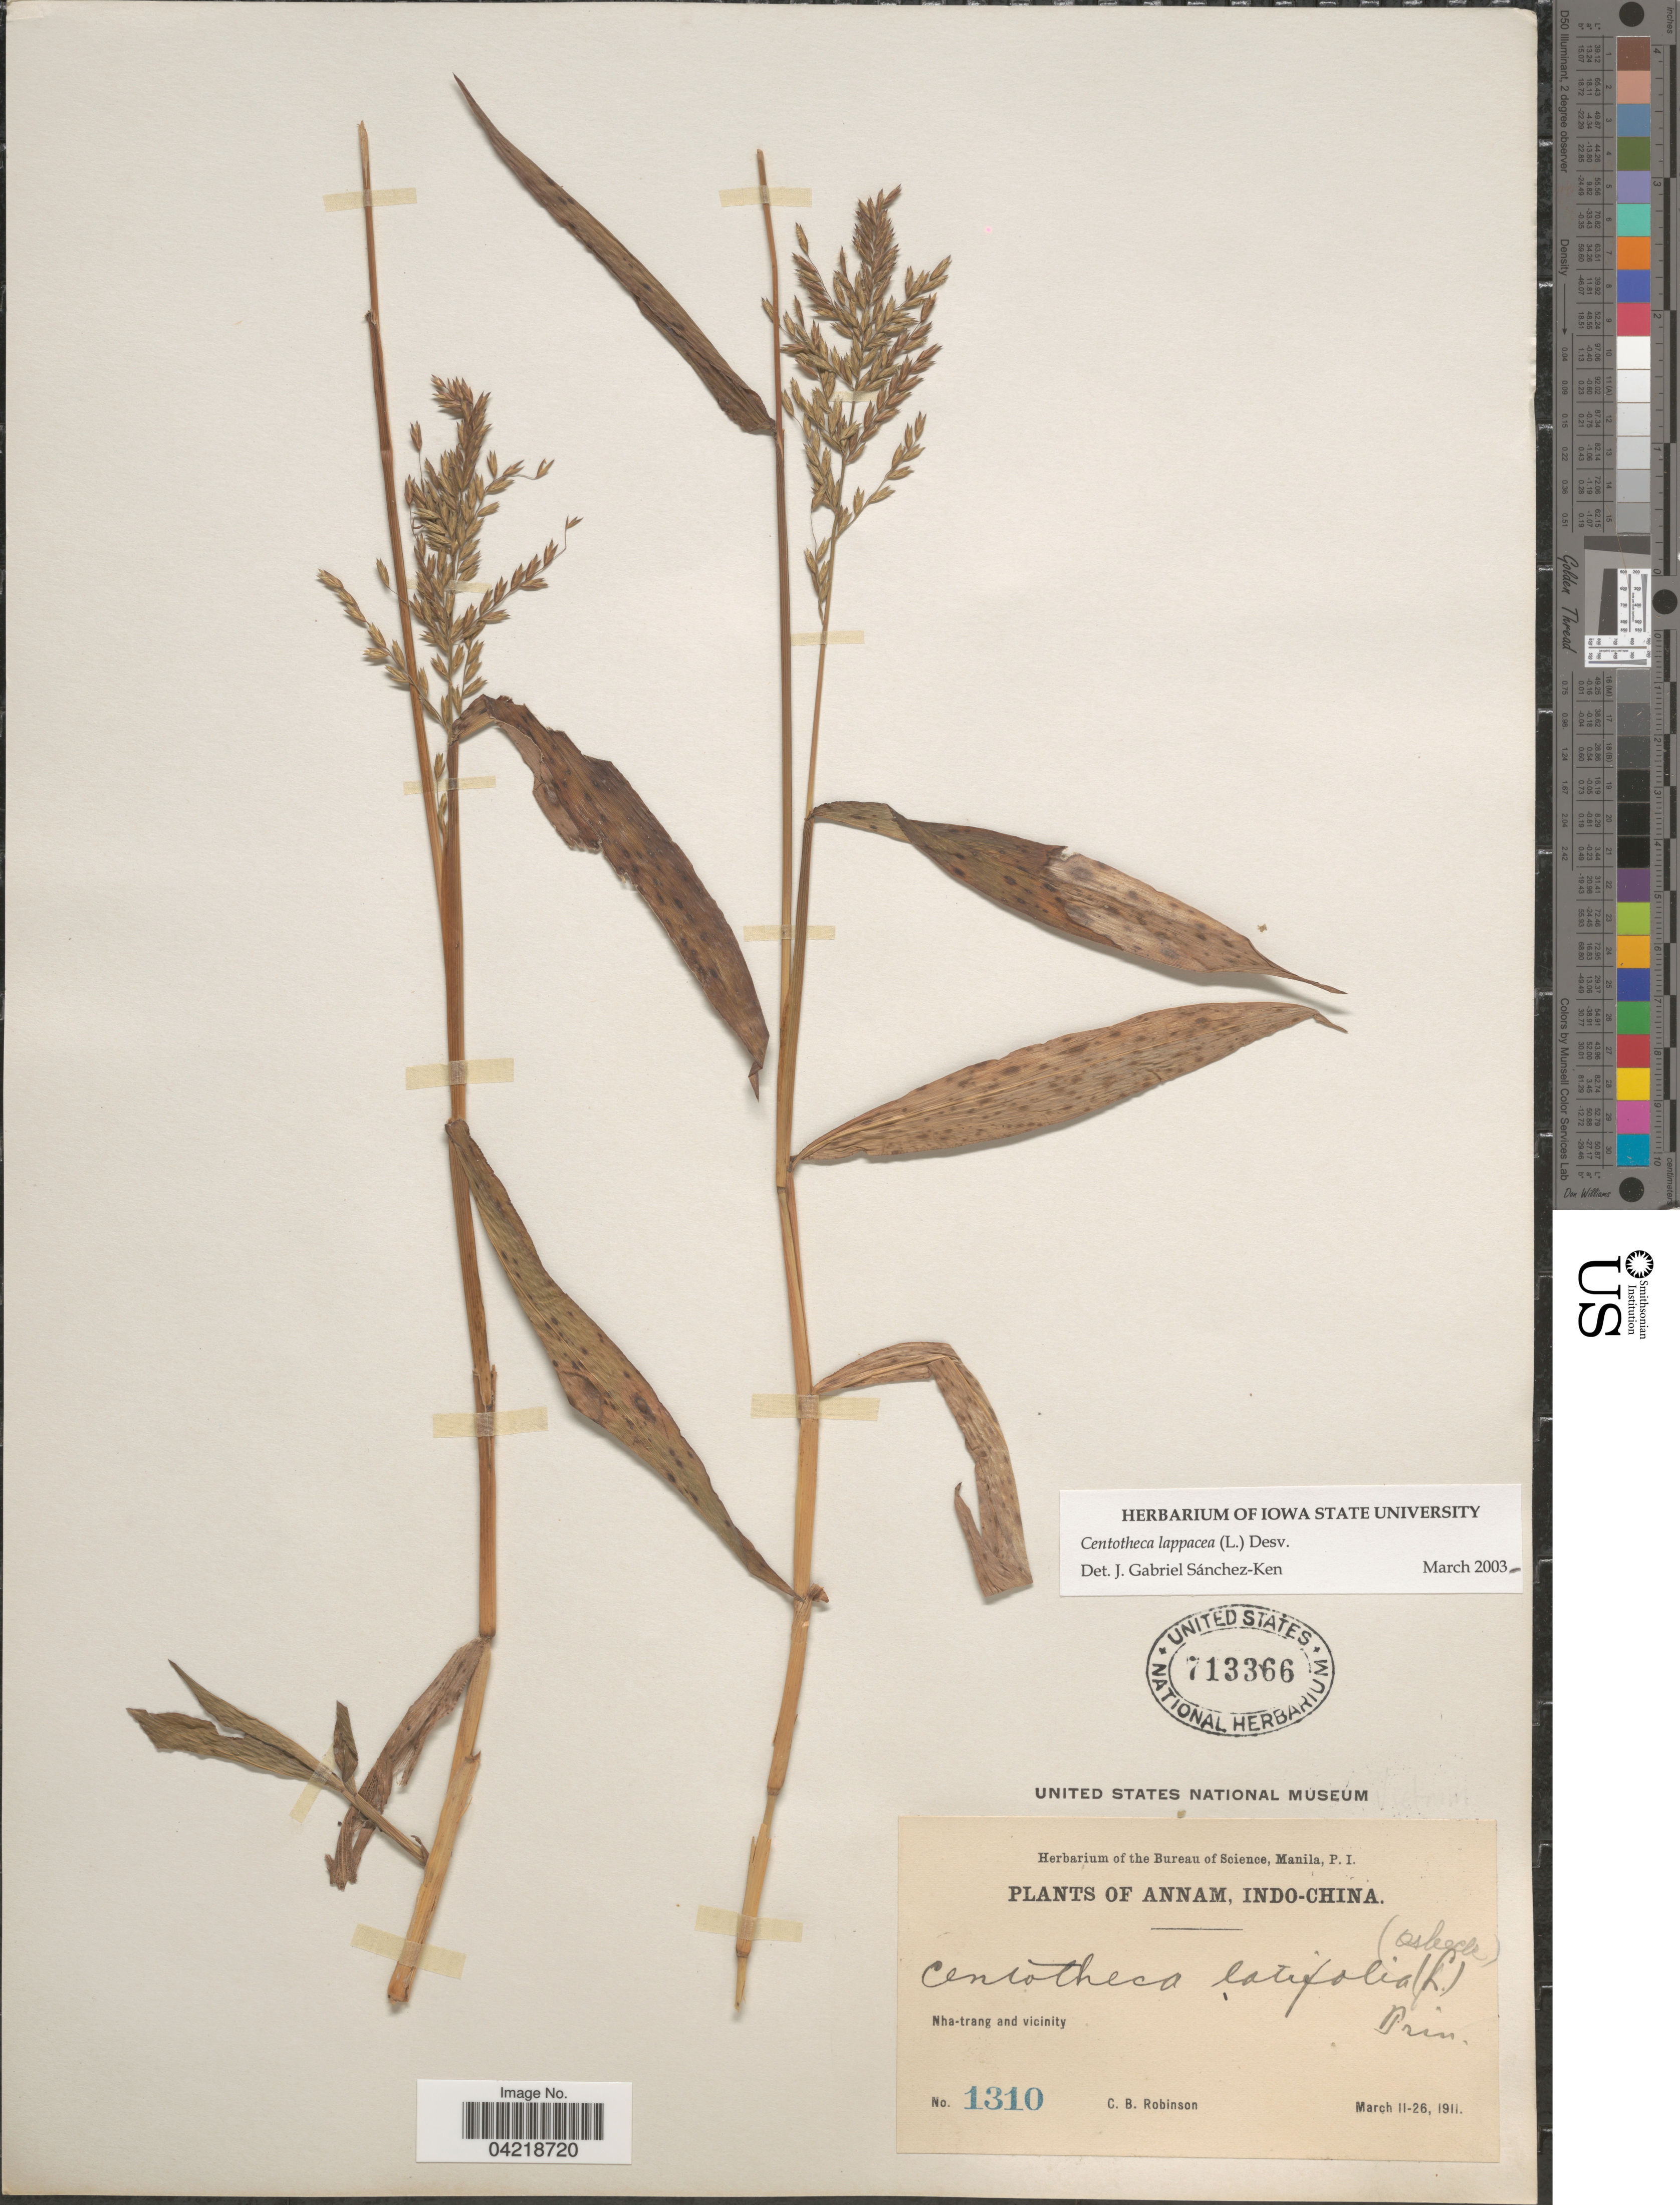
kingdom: Plantae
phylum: Tracheophyta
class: Liliopsida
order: Poales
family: Poaceae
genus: Centotheca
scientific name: Centotheca lappacea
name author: (L.) Desv.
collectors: C. Robinson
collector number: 1310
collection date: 1911-03-11/1911-03-26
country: Vietnam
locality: Annam, Indo-China. Nha-trang and vicinity.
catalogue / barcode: US 713366